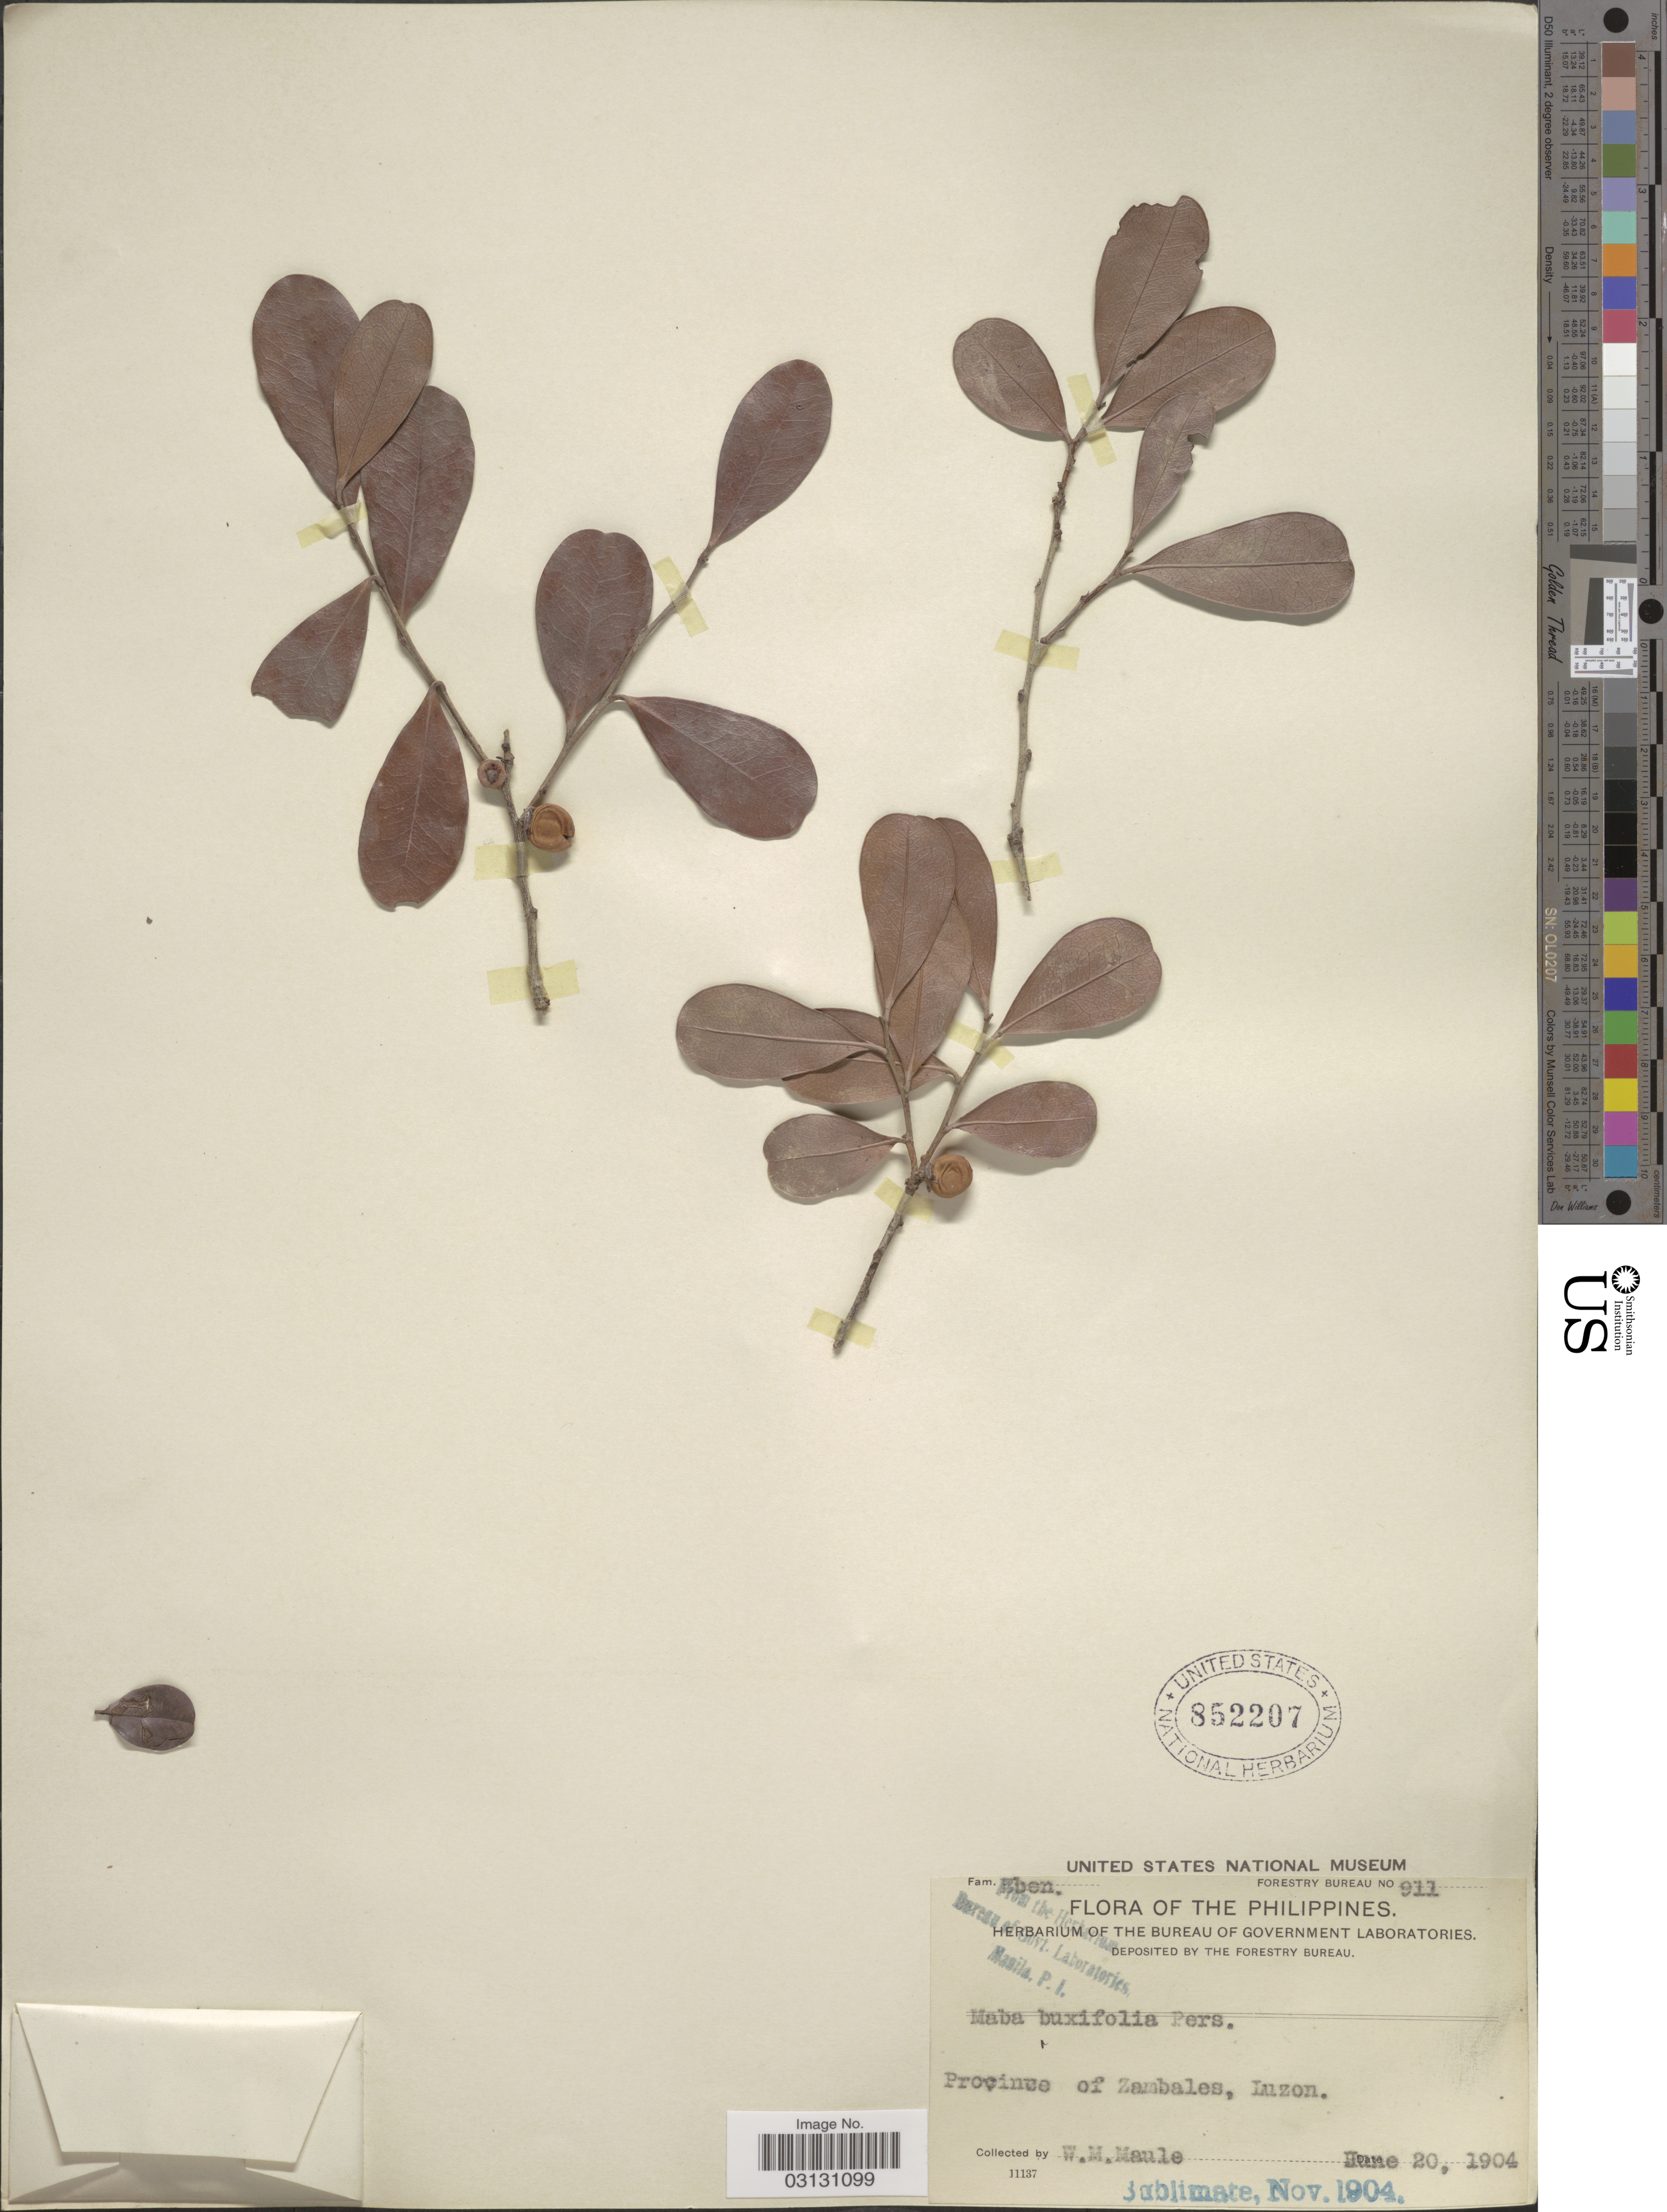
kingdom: Plantae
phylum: Tracheophyta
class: Magnoliopsida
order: Ericales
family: Ebenaceae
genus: Diospyros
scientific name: Diospyros ferrea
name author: (Willd.) Bakh.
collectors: W. Maule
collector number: Forestry Bureau 911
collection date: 1904-06-20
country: Philippines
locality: Province of Zambales, Luzon.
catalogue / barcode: US 852207